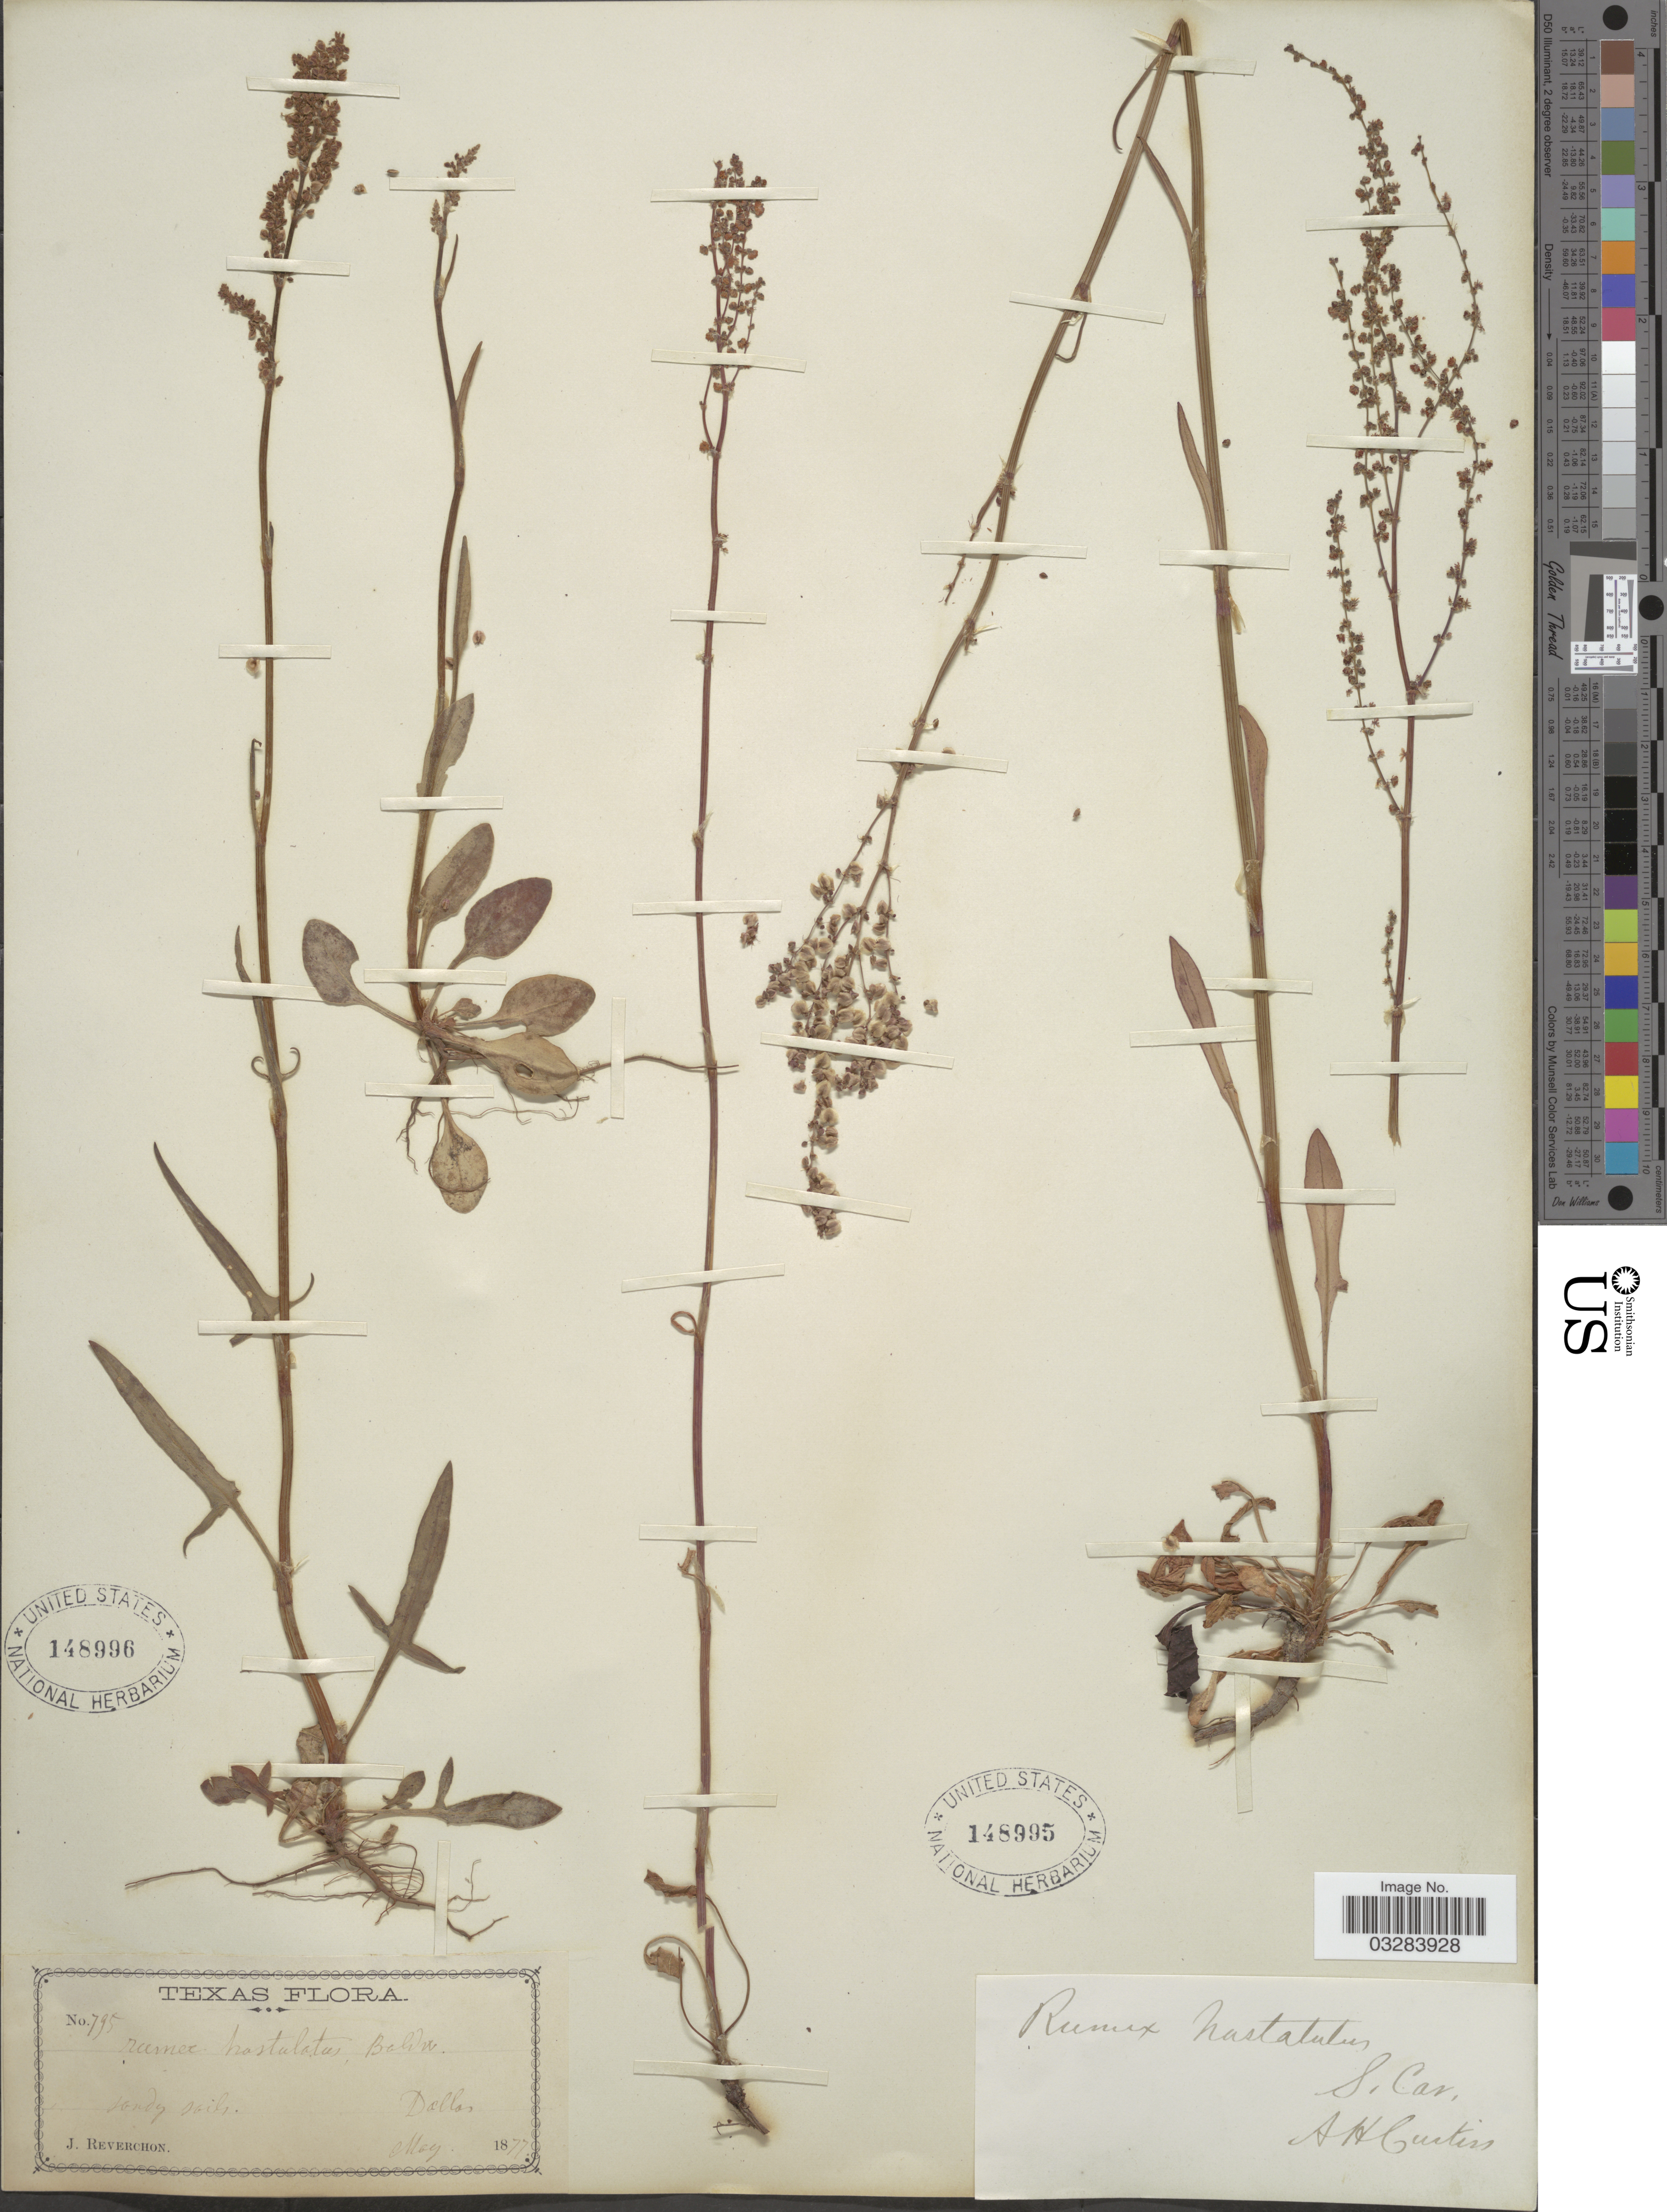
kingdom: Plantae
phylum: Tracheophyta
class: Magnoliopsida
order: Caryophyllales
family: Polygonaceae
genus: Rumex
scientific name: Rumex hastatulus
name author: Baldwin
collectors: J. Reverchon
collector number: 795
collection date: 1877-05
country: United States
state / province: Texas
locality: Dallas.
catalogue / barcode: US 148996